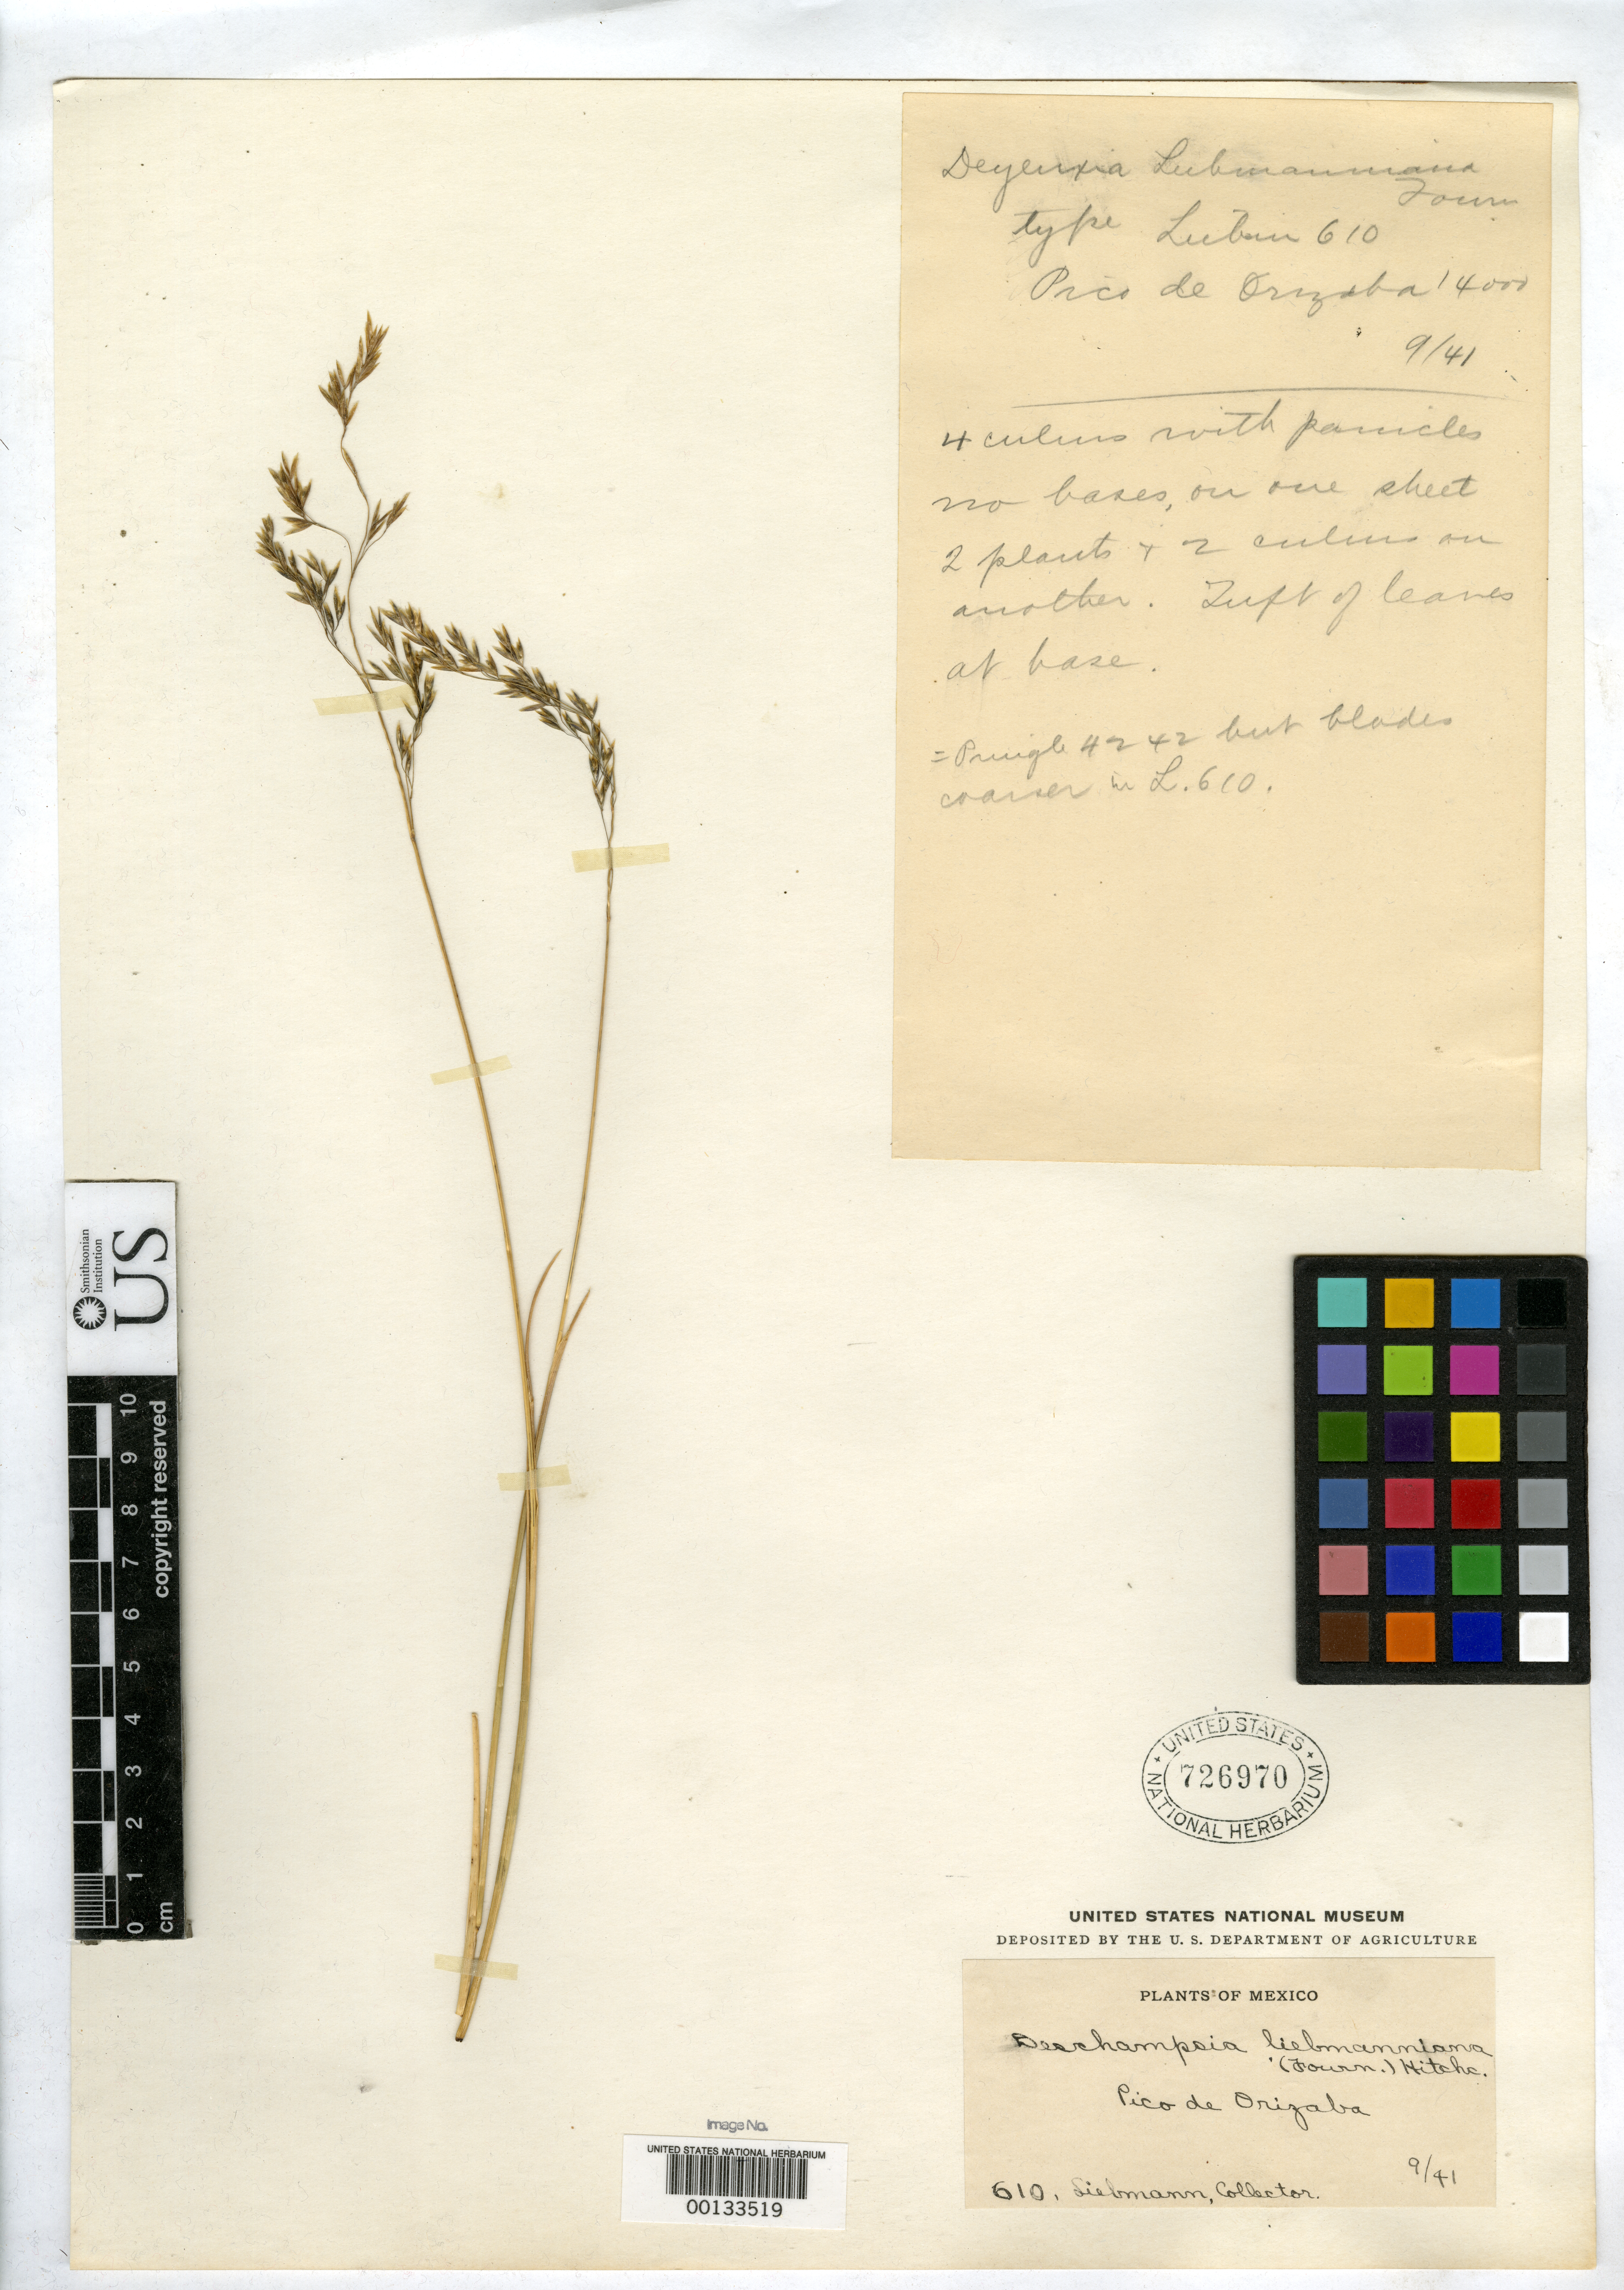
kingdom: Plantae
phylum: Tracheophyta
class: Liliopsida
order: Poales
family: Poaceae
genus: Deyeuxia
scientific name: Deyeuxia liebmanniana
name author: E. Fourn.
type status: Isotype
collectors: F. M. Liebmann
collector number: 610 Lieb. Gram. Exsicc.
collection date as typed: Sep 1941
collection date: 1941-09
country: Mexico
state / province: Veracruz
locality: Pico de Orizaba.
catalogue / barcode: US 726970